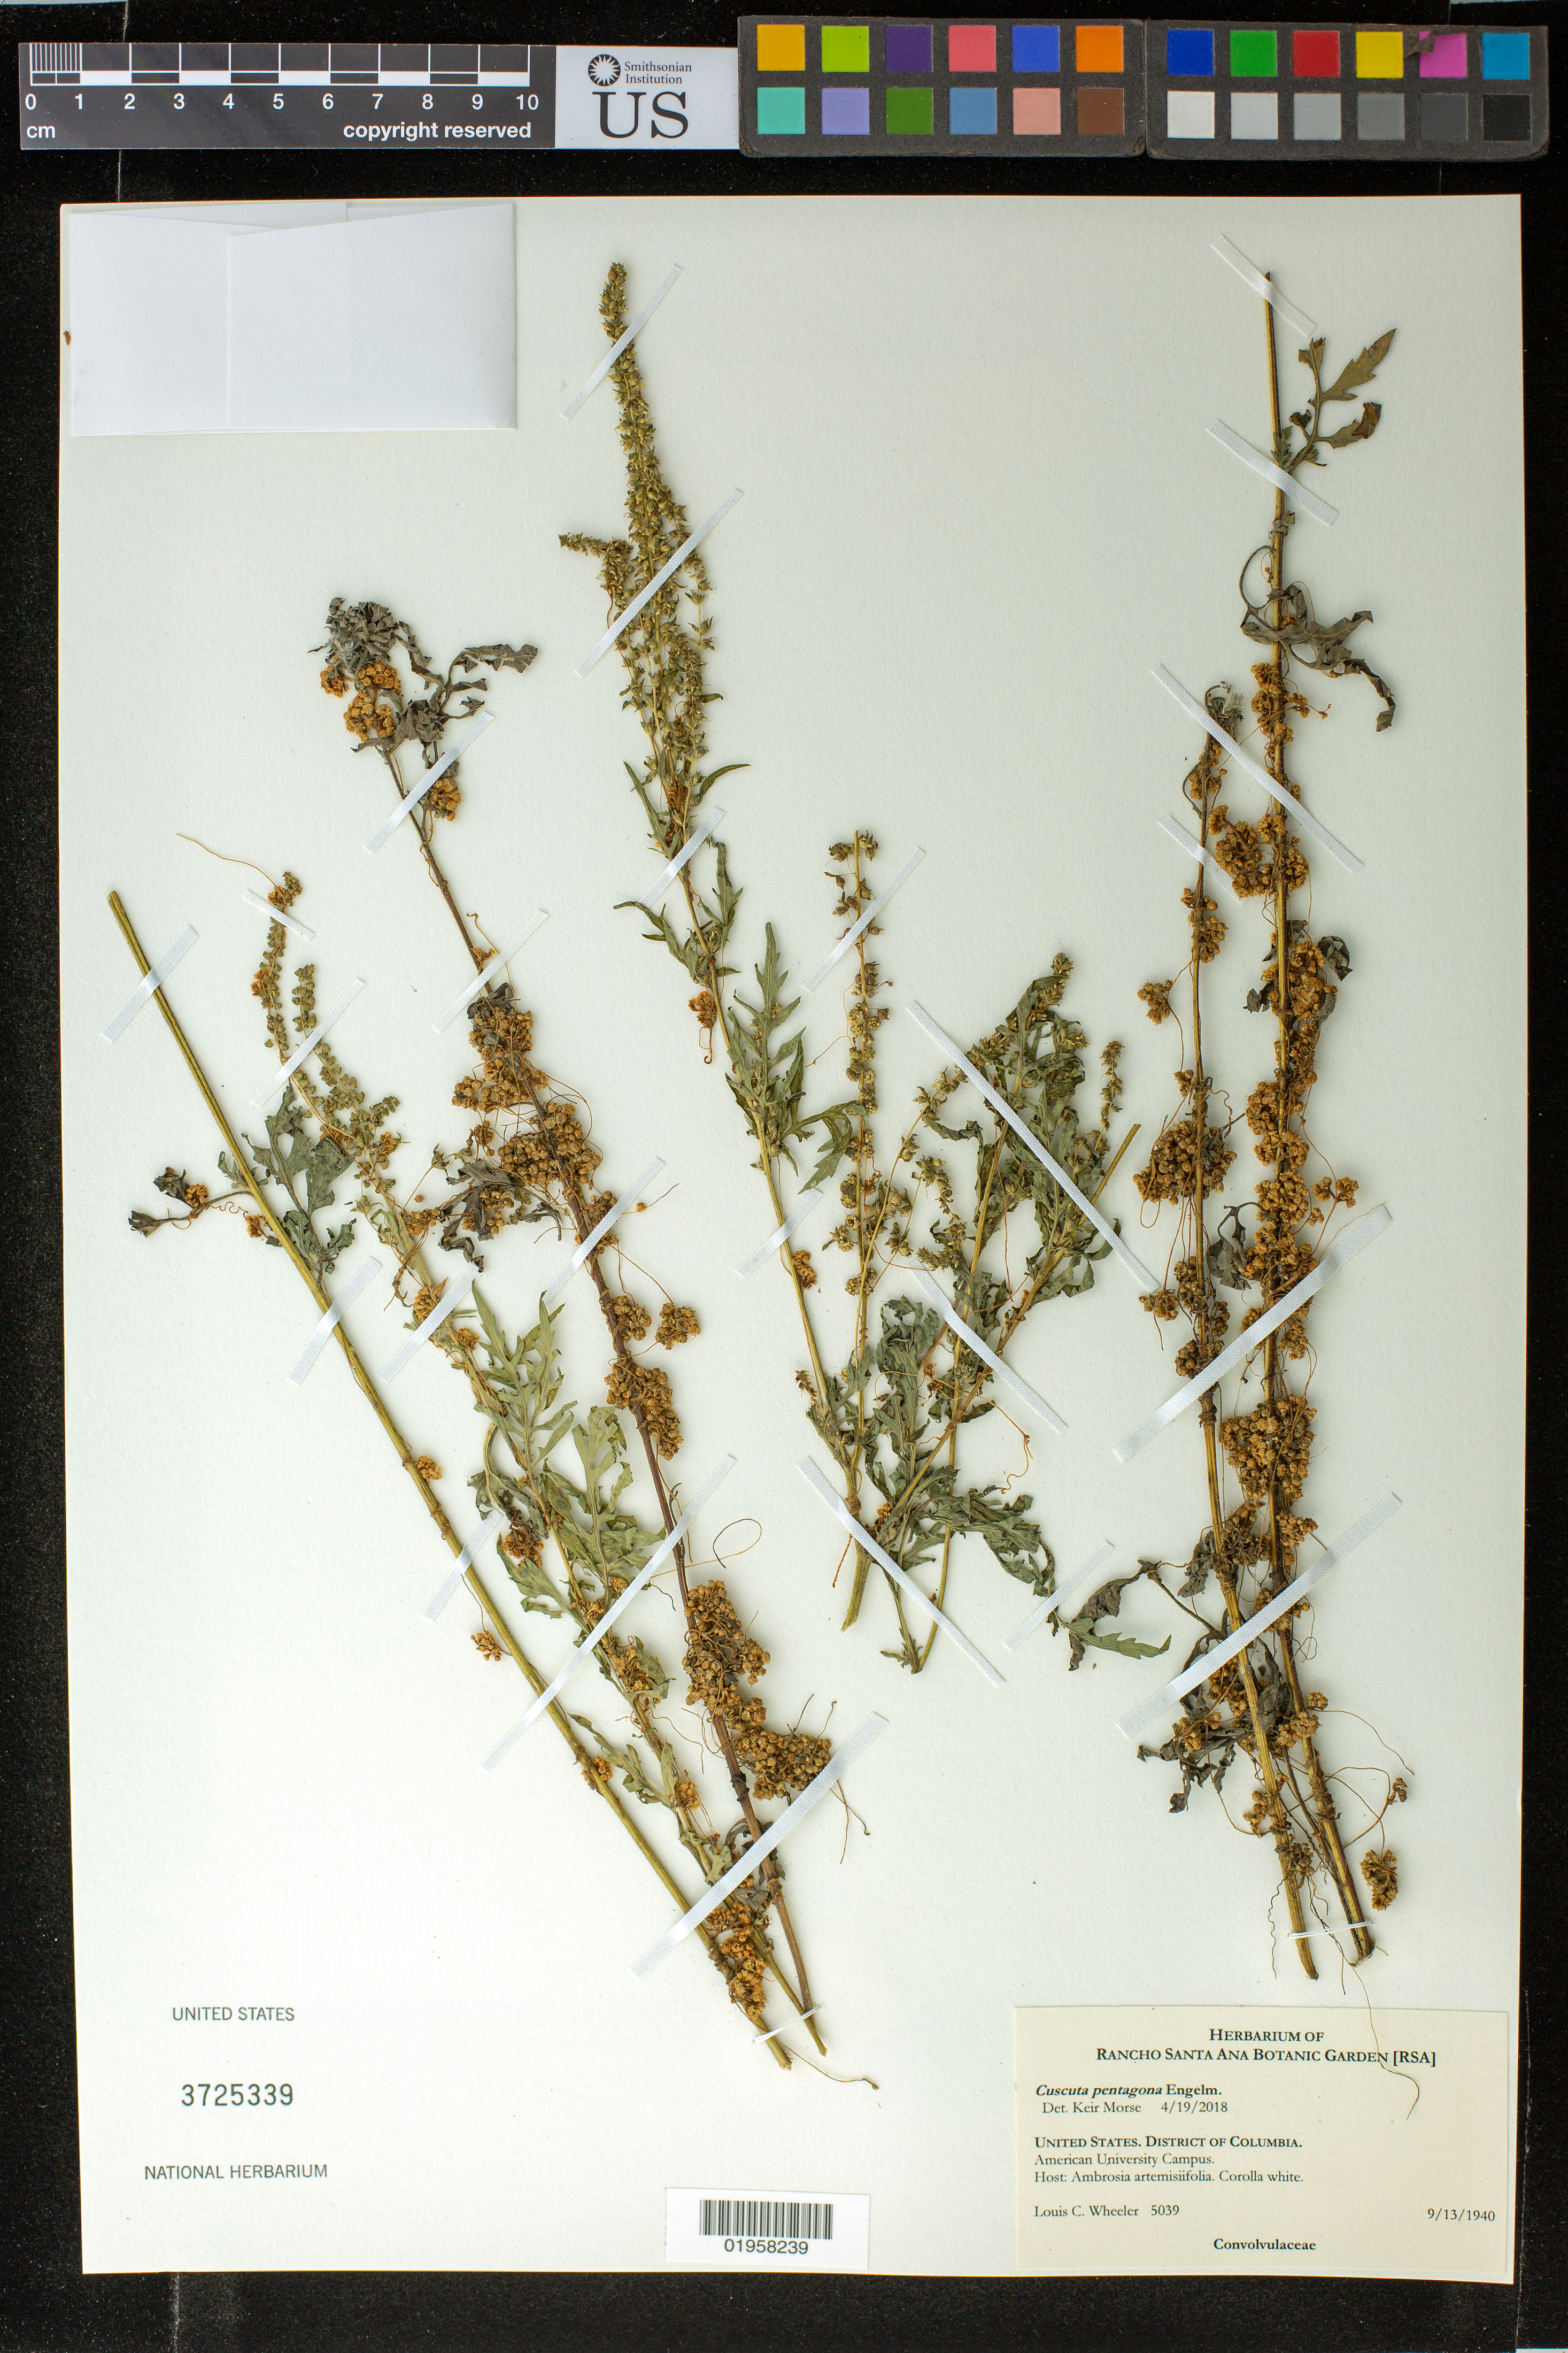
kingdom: Plantae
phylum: Tracheophyta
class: Magnoliopsida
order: Solanales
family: Convolvulaceae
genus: Cuscuta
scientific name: Cuscuta pentagona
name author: Engelm.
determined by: Morse, K.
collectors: L. C. Wheeler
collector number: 5039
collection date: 1940-09-13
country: United States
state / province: District of Columbia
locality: American University Campus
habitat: Host: Ambrosia artemisiifolia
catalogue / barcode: US 3725339